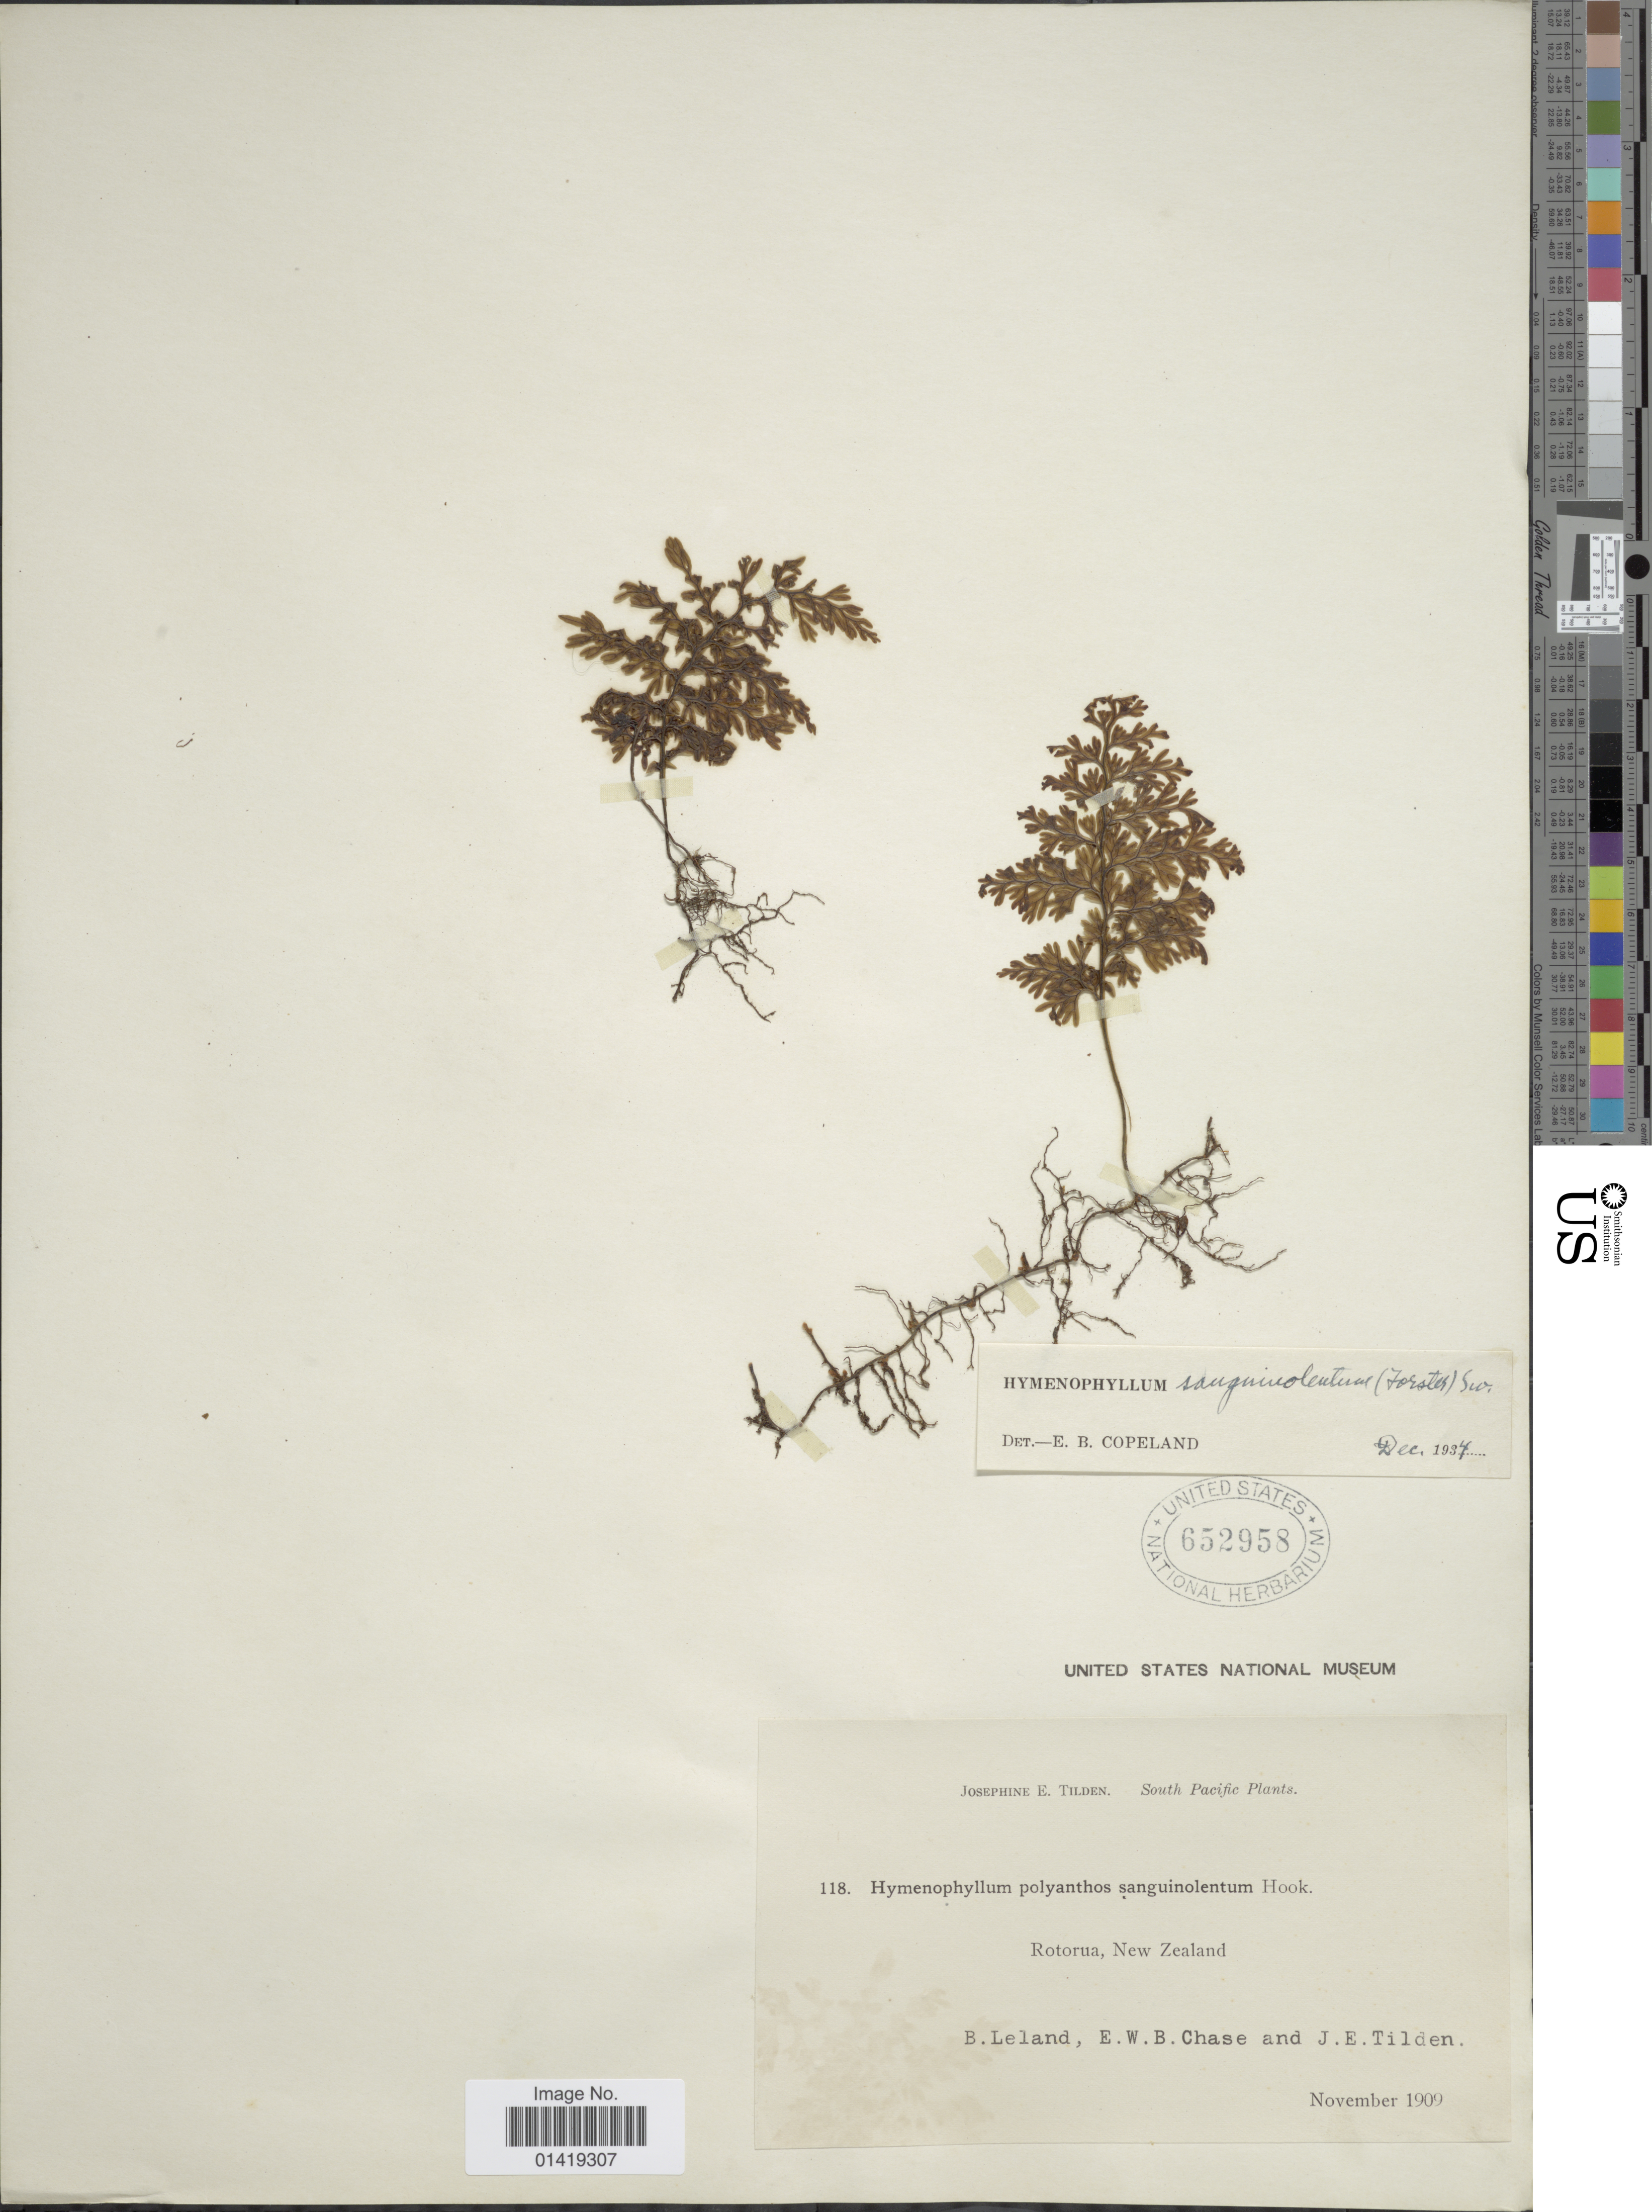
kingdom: Plantae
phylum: Tracheophyta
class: Polypodiopsida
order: Hymenophyllales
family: Hymenophyllaceae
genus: Hymenophyllum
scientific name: Hymenophyllum sanguinolentum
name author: (G. Forst.) Sw.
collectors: B. Leland, E. W. Chase & J. E. Tilden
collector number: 118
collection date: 1909-11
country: New Zealand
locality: South Pacific Rotorua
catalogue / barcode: US 652958